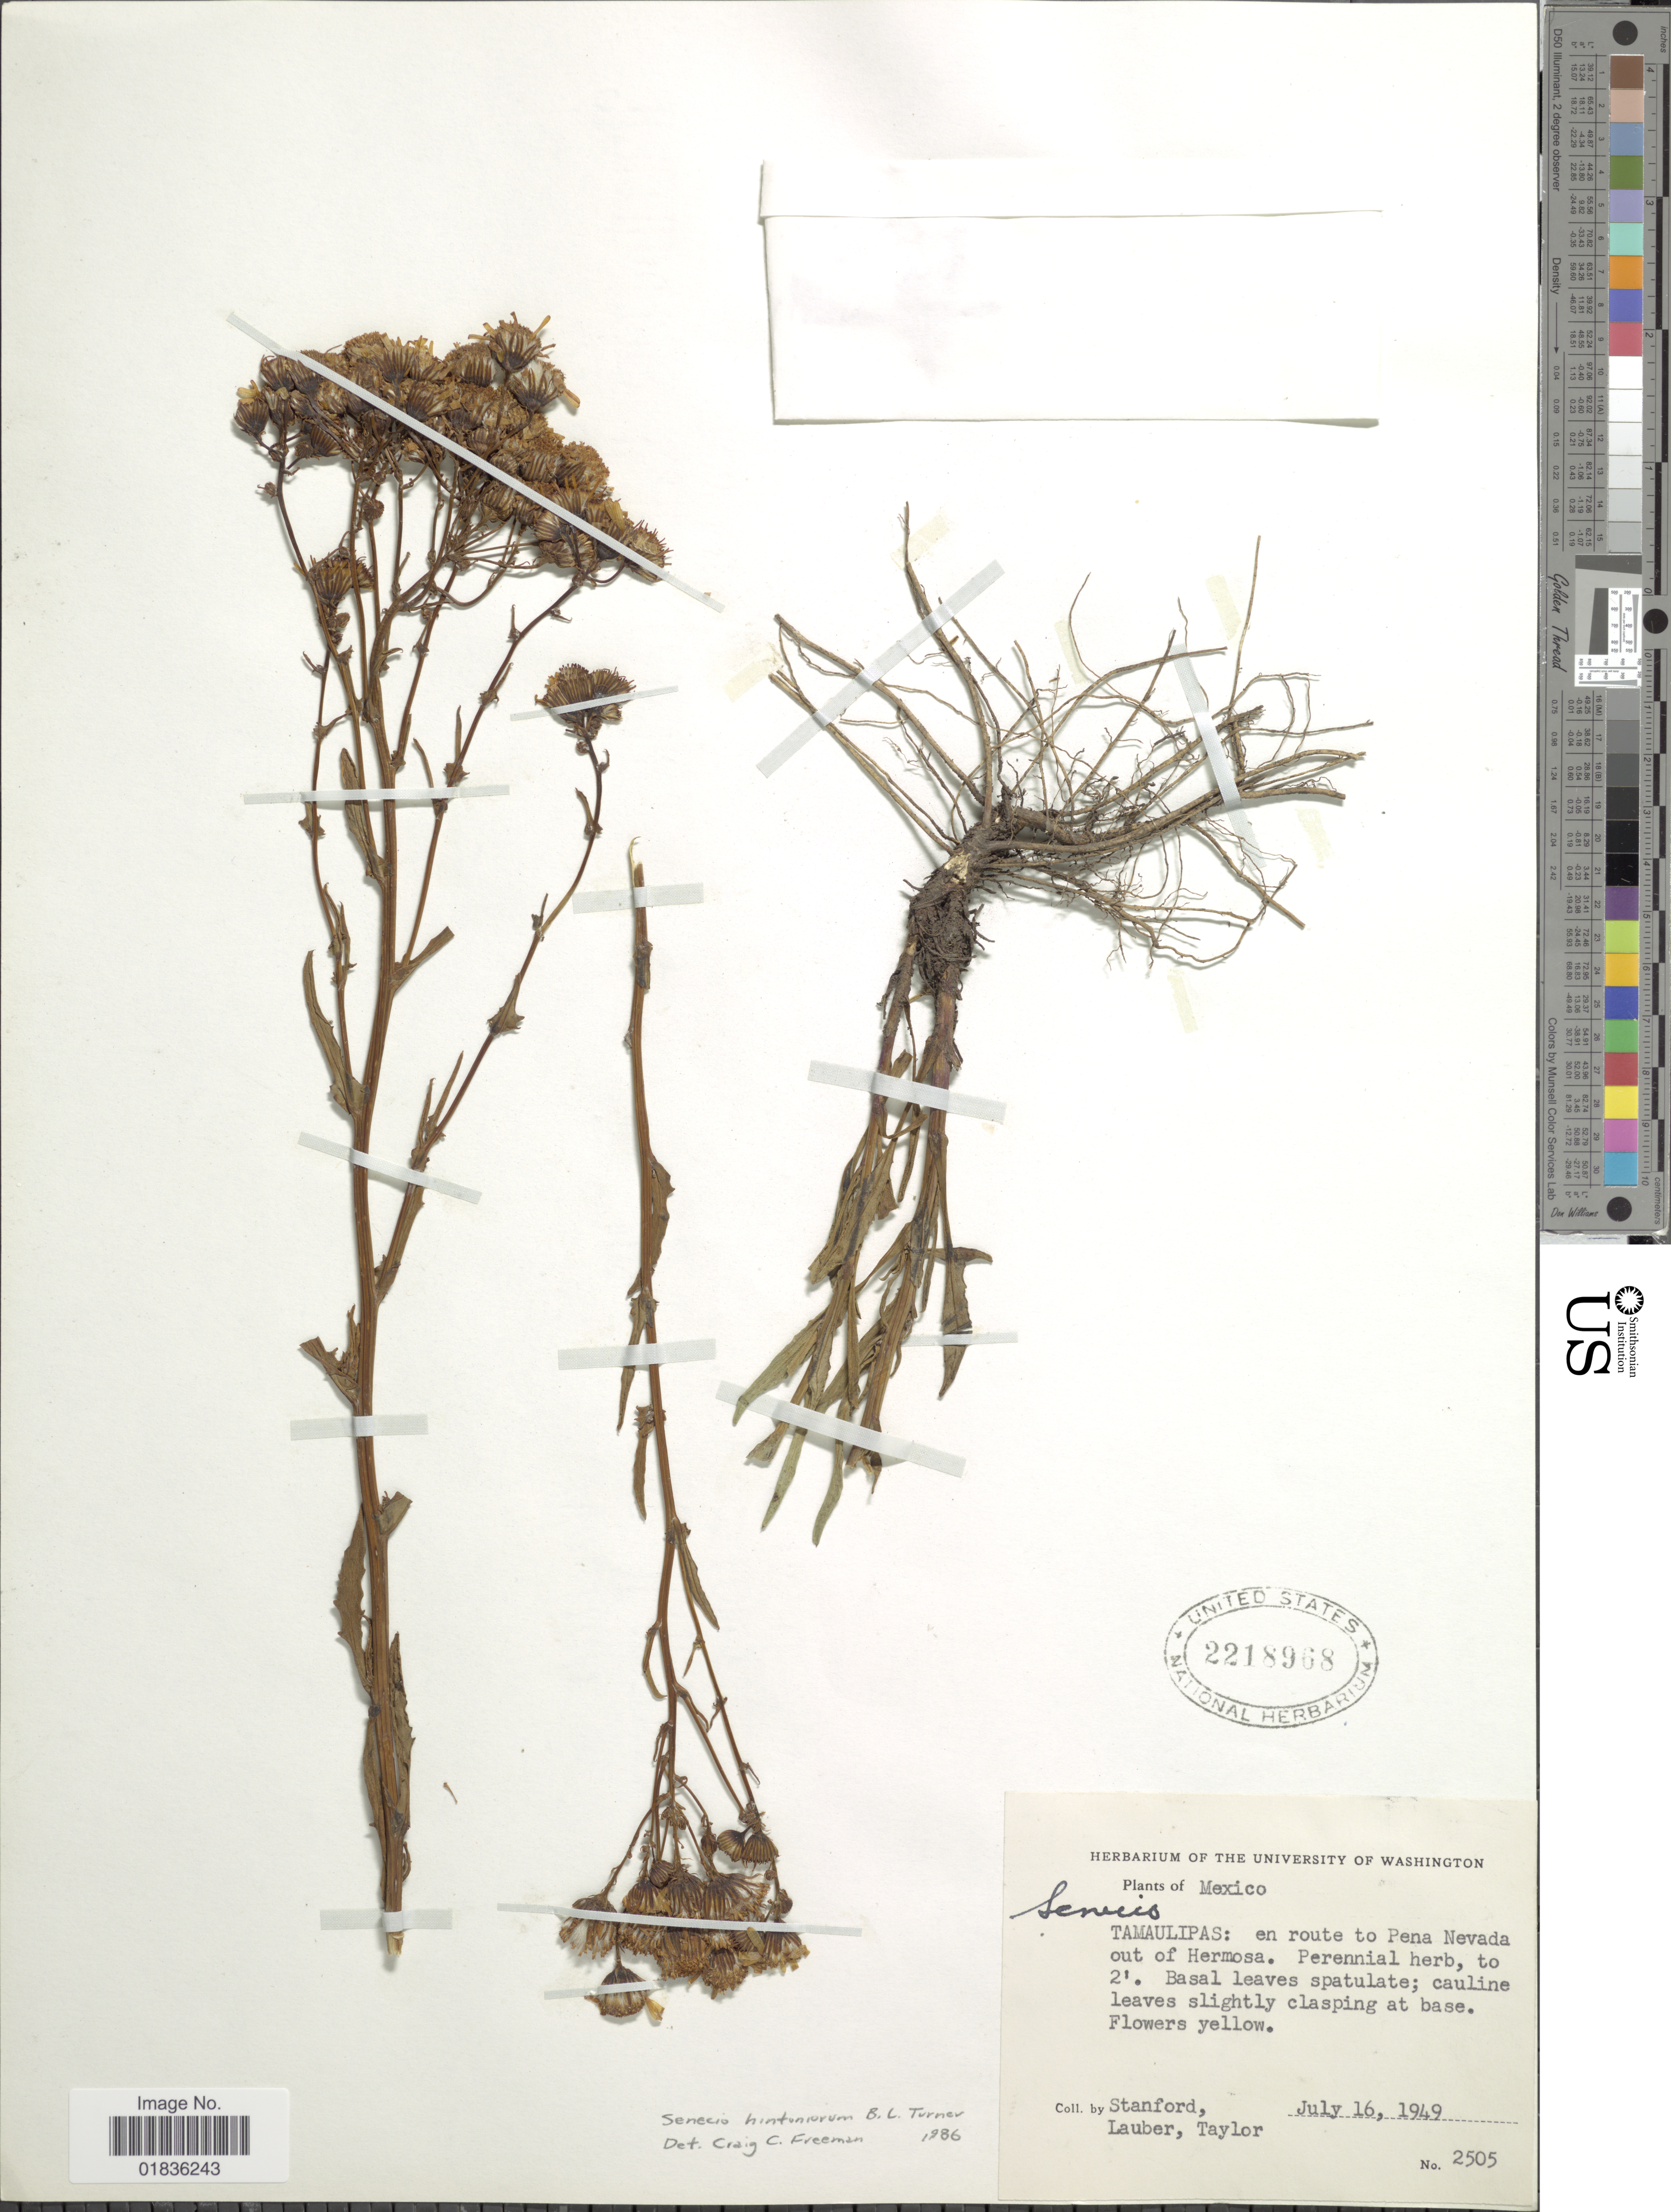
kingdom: Plantae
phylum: Tracheophyta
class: Magnoliopsida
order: Asterales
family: Asteraceae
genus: Senecio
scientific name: Senecio hintoniorum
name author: B.L. Turner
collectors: -. Stanford, Lauber, -- & -- Taylor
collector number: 2505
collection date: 1949-07-16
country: Mexico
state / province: Tamaulipas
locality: En route to Pena Nevada out of Hermosa.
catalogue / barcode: US 2218968